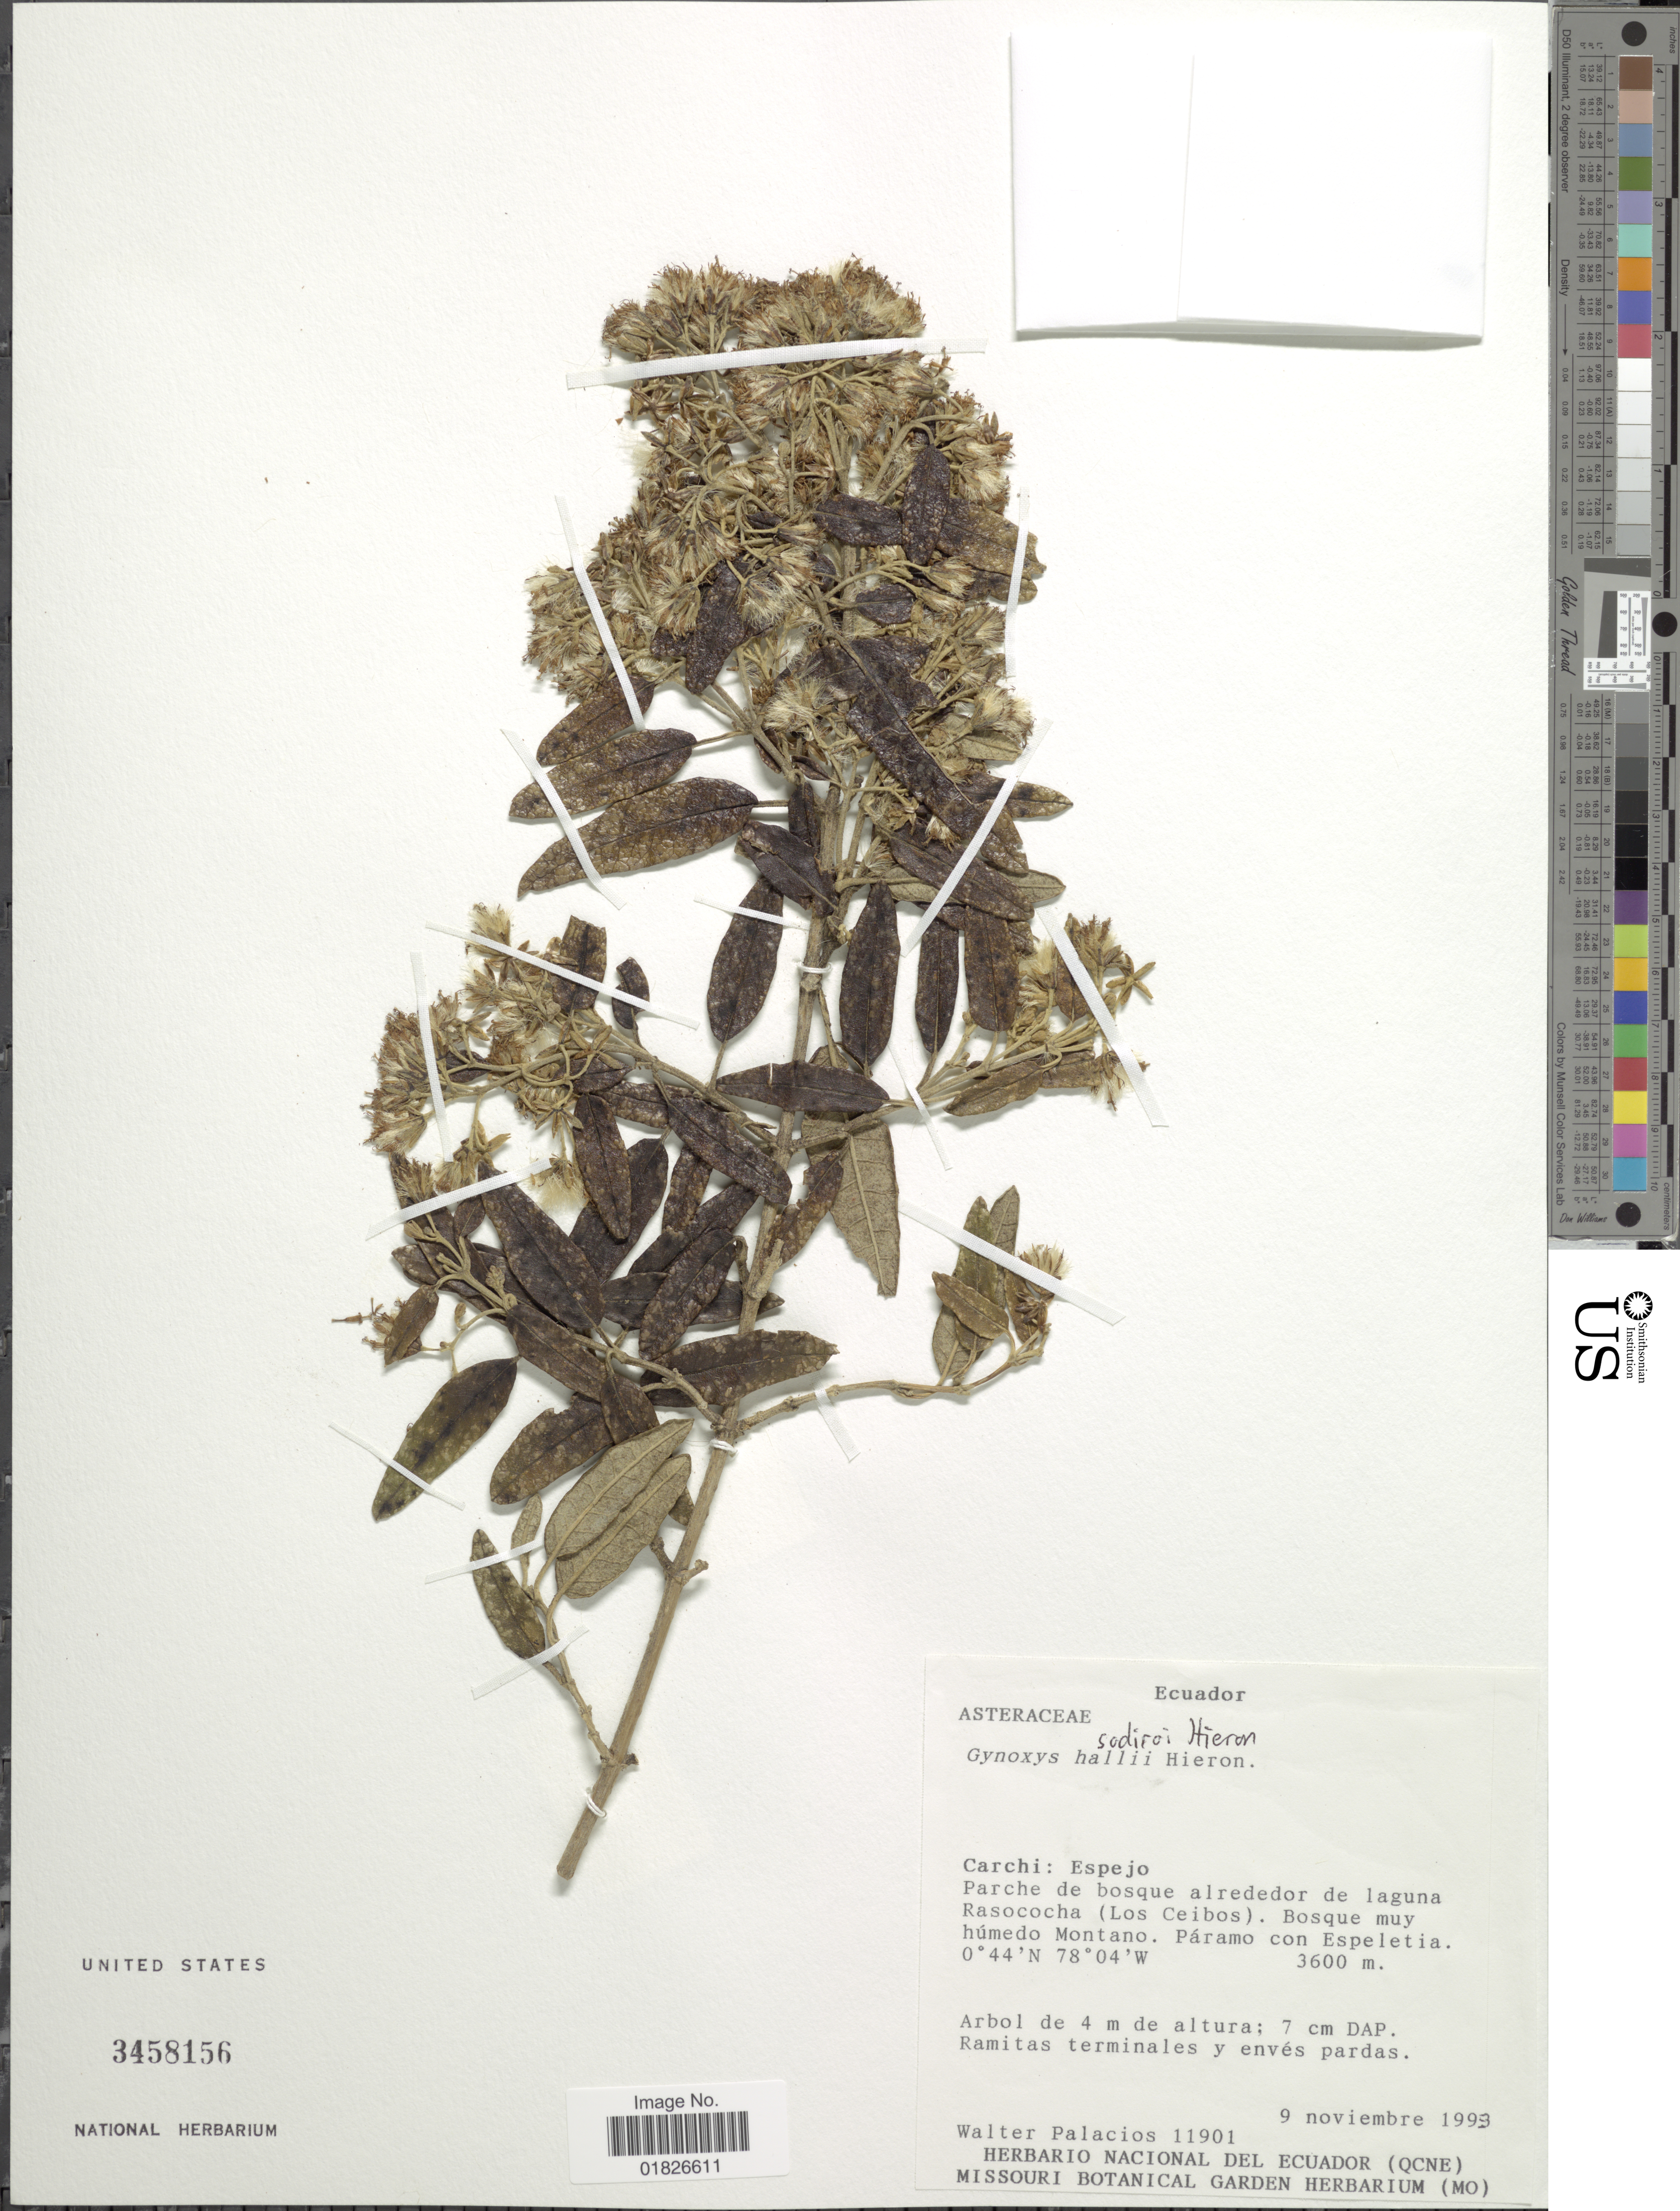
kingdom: Plantae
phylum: Tracheophyta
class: Magnoliopsida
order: Asterales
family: Asteraceae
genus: Gynoxys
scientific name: Gynoxys sodiroi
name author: Hieron.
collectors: W. Palacios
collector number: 11901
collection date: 1993-11-09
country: Ecuador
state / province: Carchi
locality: Espejo, Parche de bosque alrededor de laguna Rasococha (Los Ceibos)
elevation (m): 3600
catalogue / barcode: US 3458156